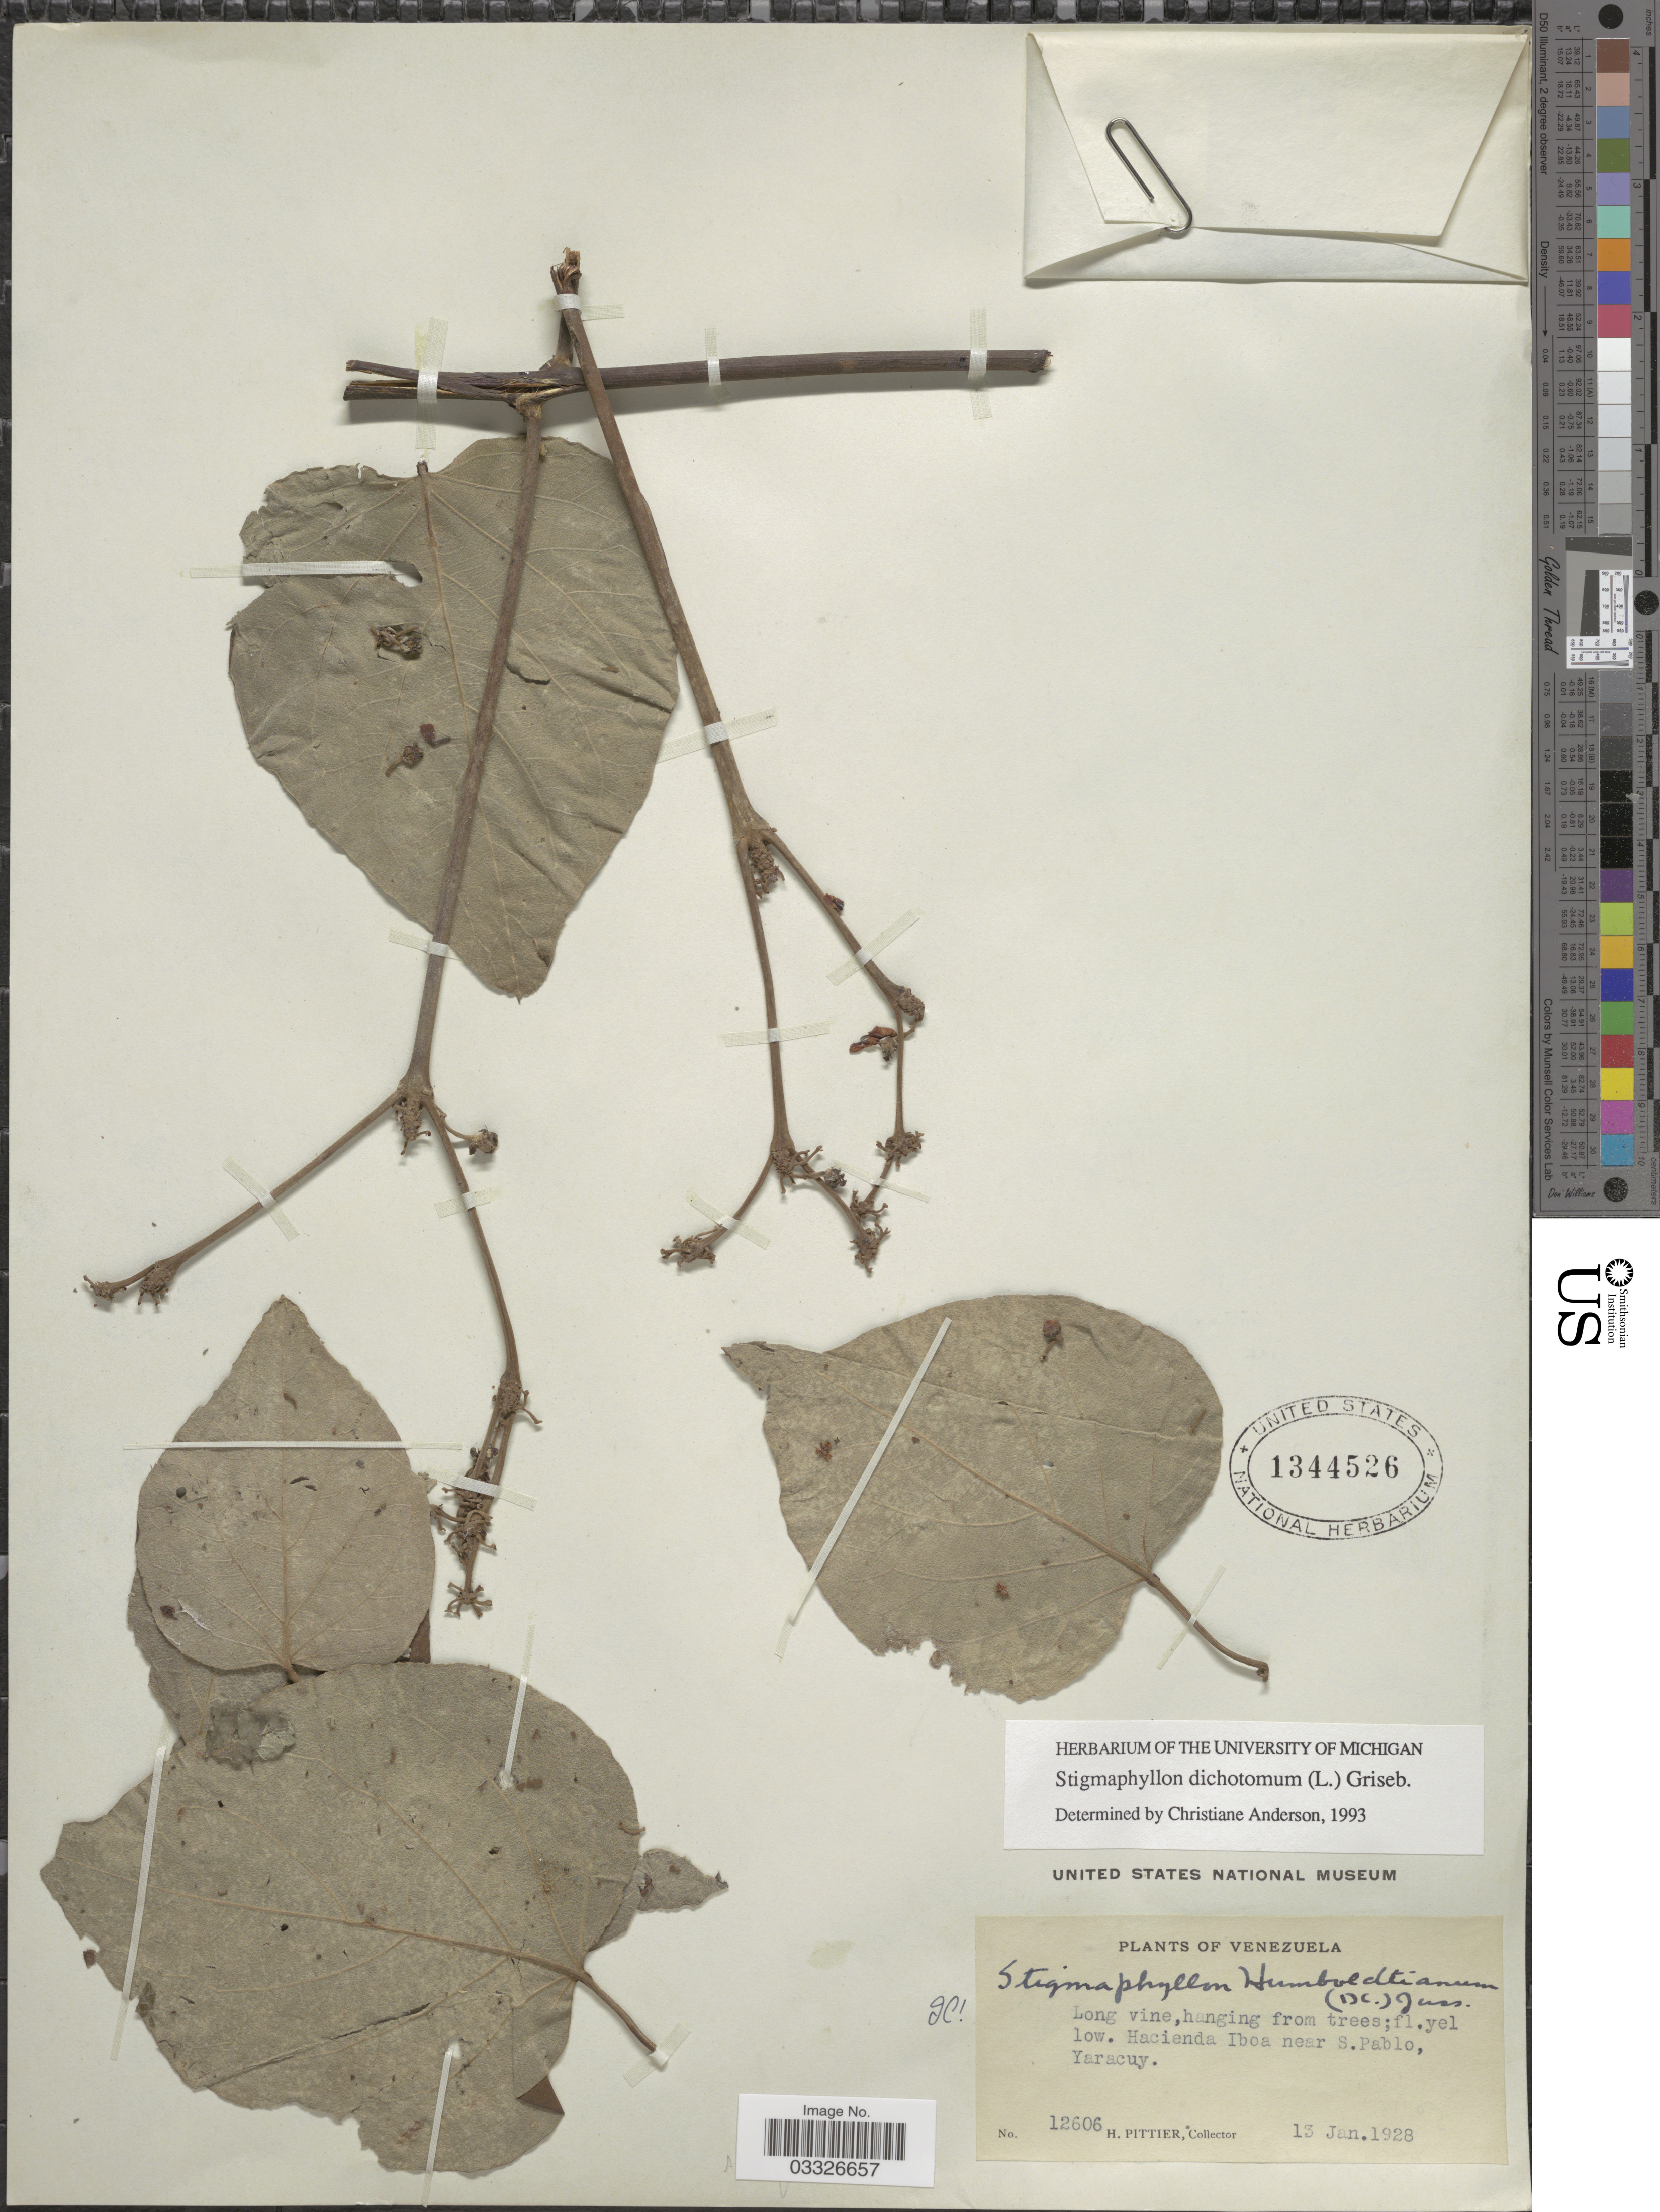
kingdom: Plantae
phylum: Tracheophyta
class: Magnoliopsida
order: Malpighiales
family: Malpighiaceae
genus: Stigmaphyllon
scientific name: Stigmaphyllon dichotomum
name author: Griseb.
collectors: H. F. Pittier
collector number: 12606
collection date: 1928-01-13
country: Venezuela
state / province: Yaracuy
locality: Hacienda Iboa near S. Pablo.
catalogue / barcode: US 1344526